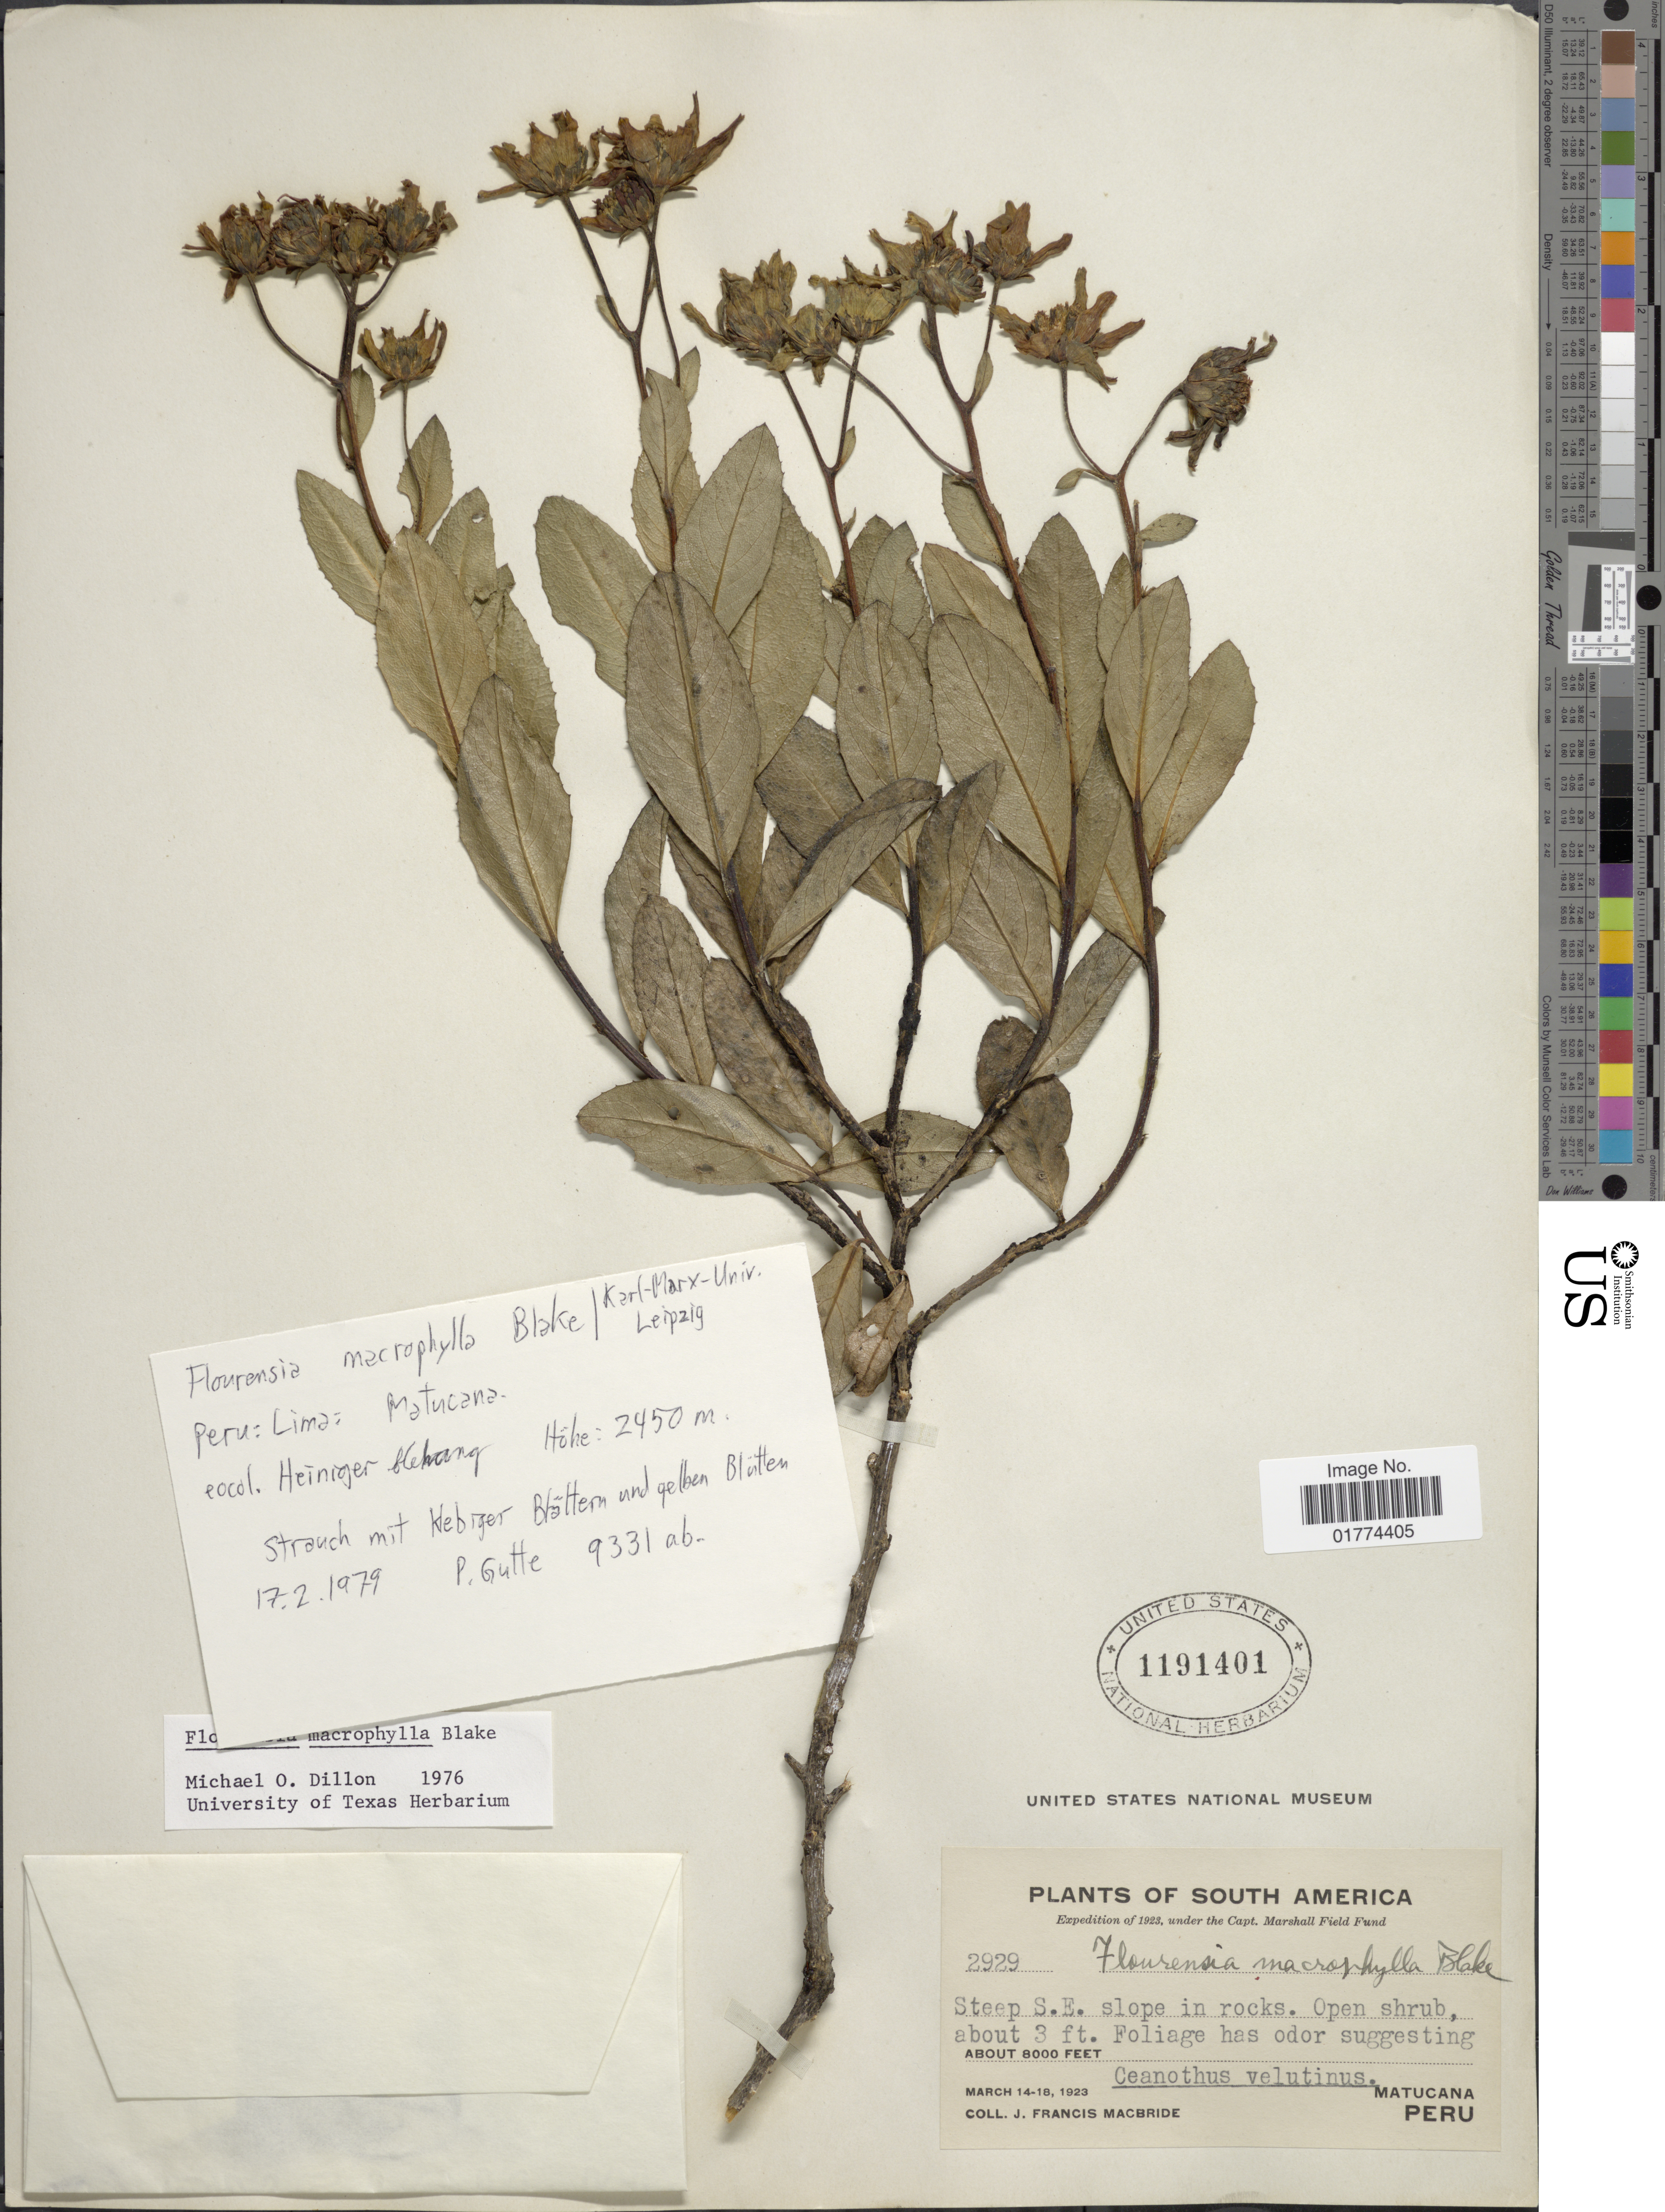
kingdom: Plantae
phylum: Tracheophyta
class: Magnoliopsida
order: Asterales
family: Asteraceae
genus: Flourensia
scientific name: Flourensia macrophylla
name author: S.F. Blake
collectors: P. Gutte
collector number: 9331ab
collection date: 1979-02-17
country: Peru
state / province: Lima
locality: Matucana Heiniger Clehang [interpreted]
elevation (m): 2450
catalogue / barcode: US 1191401-2